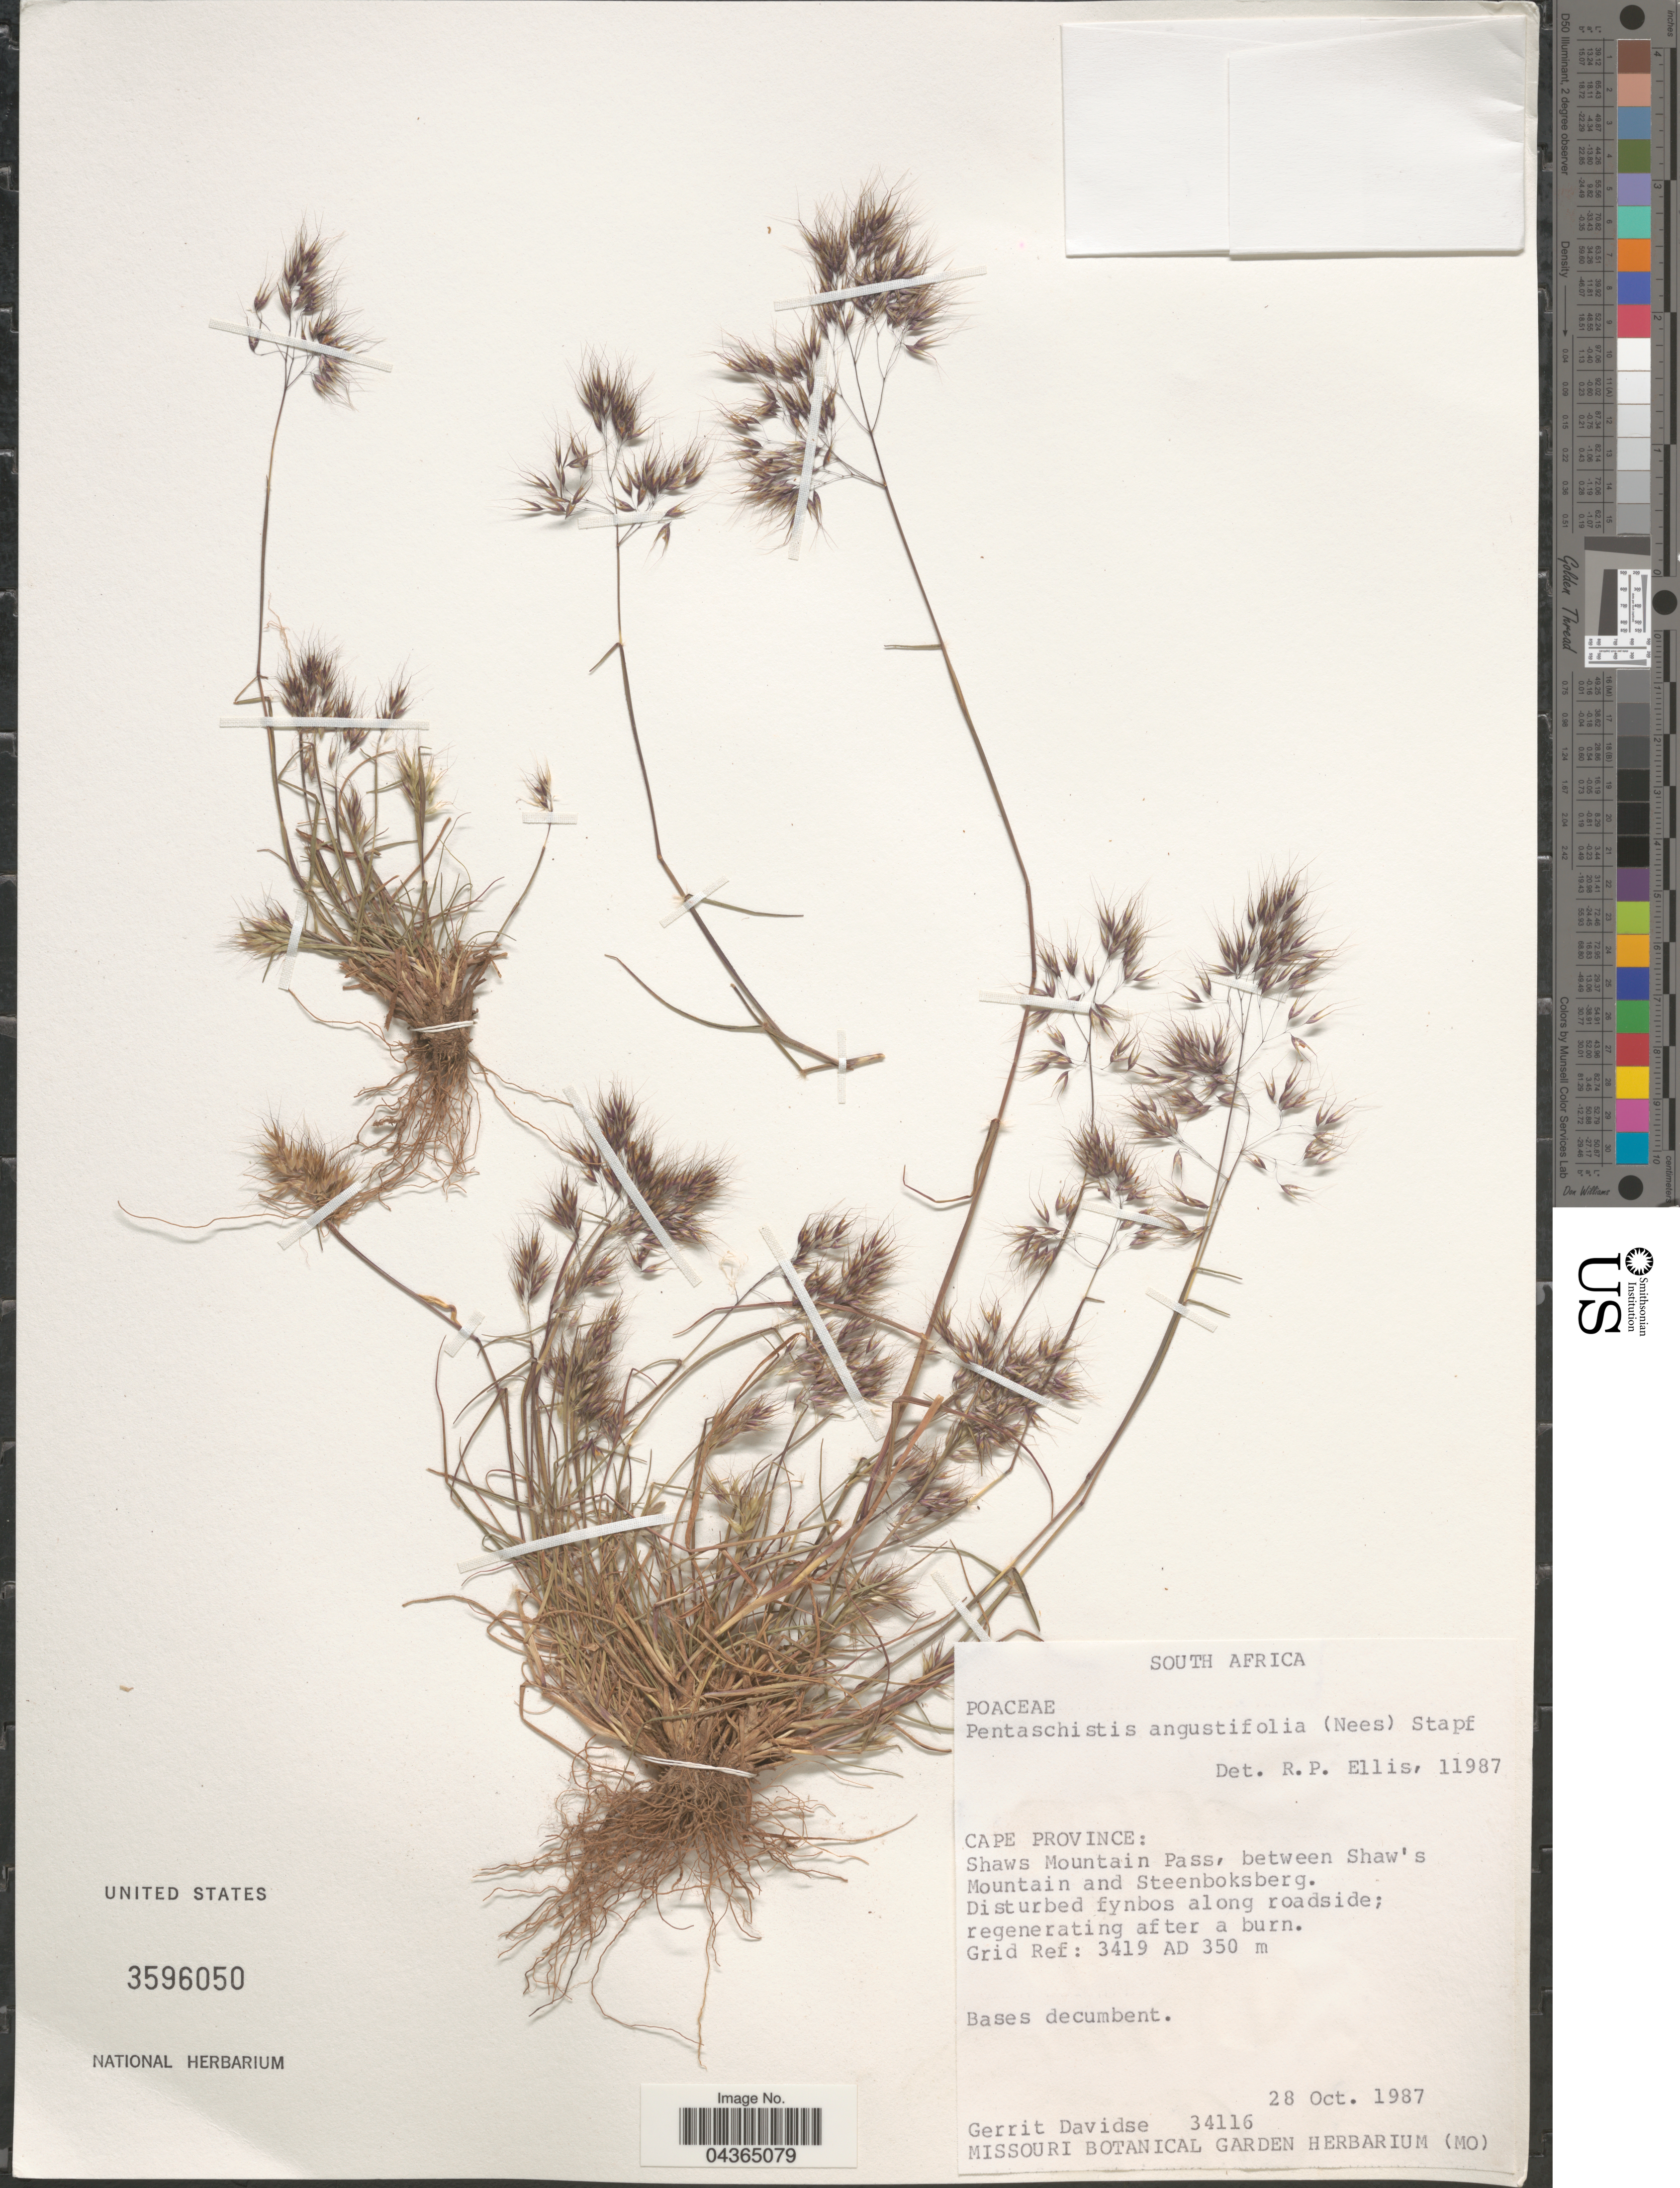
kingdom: Plantae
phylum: Tracheophyta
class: Liliopsida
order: Poales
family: Poaceae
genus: Pentameris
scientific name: Pentameris pallida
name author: (Thunb.) Galley & H.P. Linder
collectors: G. Davidse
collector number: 34116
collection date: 1987-10-28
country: South Africa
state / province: Western Cape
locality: Shaws Mountain Pass, between Shaw's Mountain and Steenboksberg. Disturbed fynbos along roadside. Grid Ref: 3419 AD.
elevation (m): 350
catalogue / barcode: US 3596050